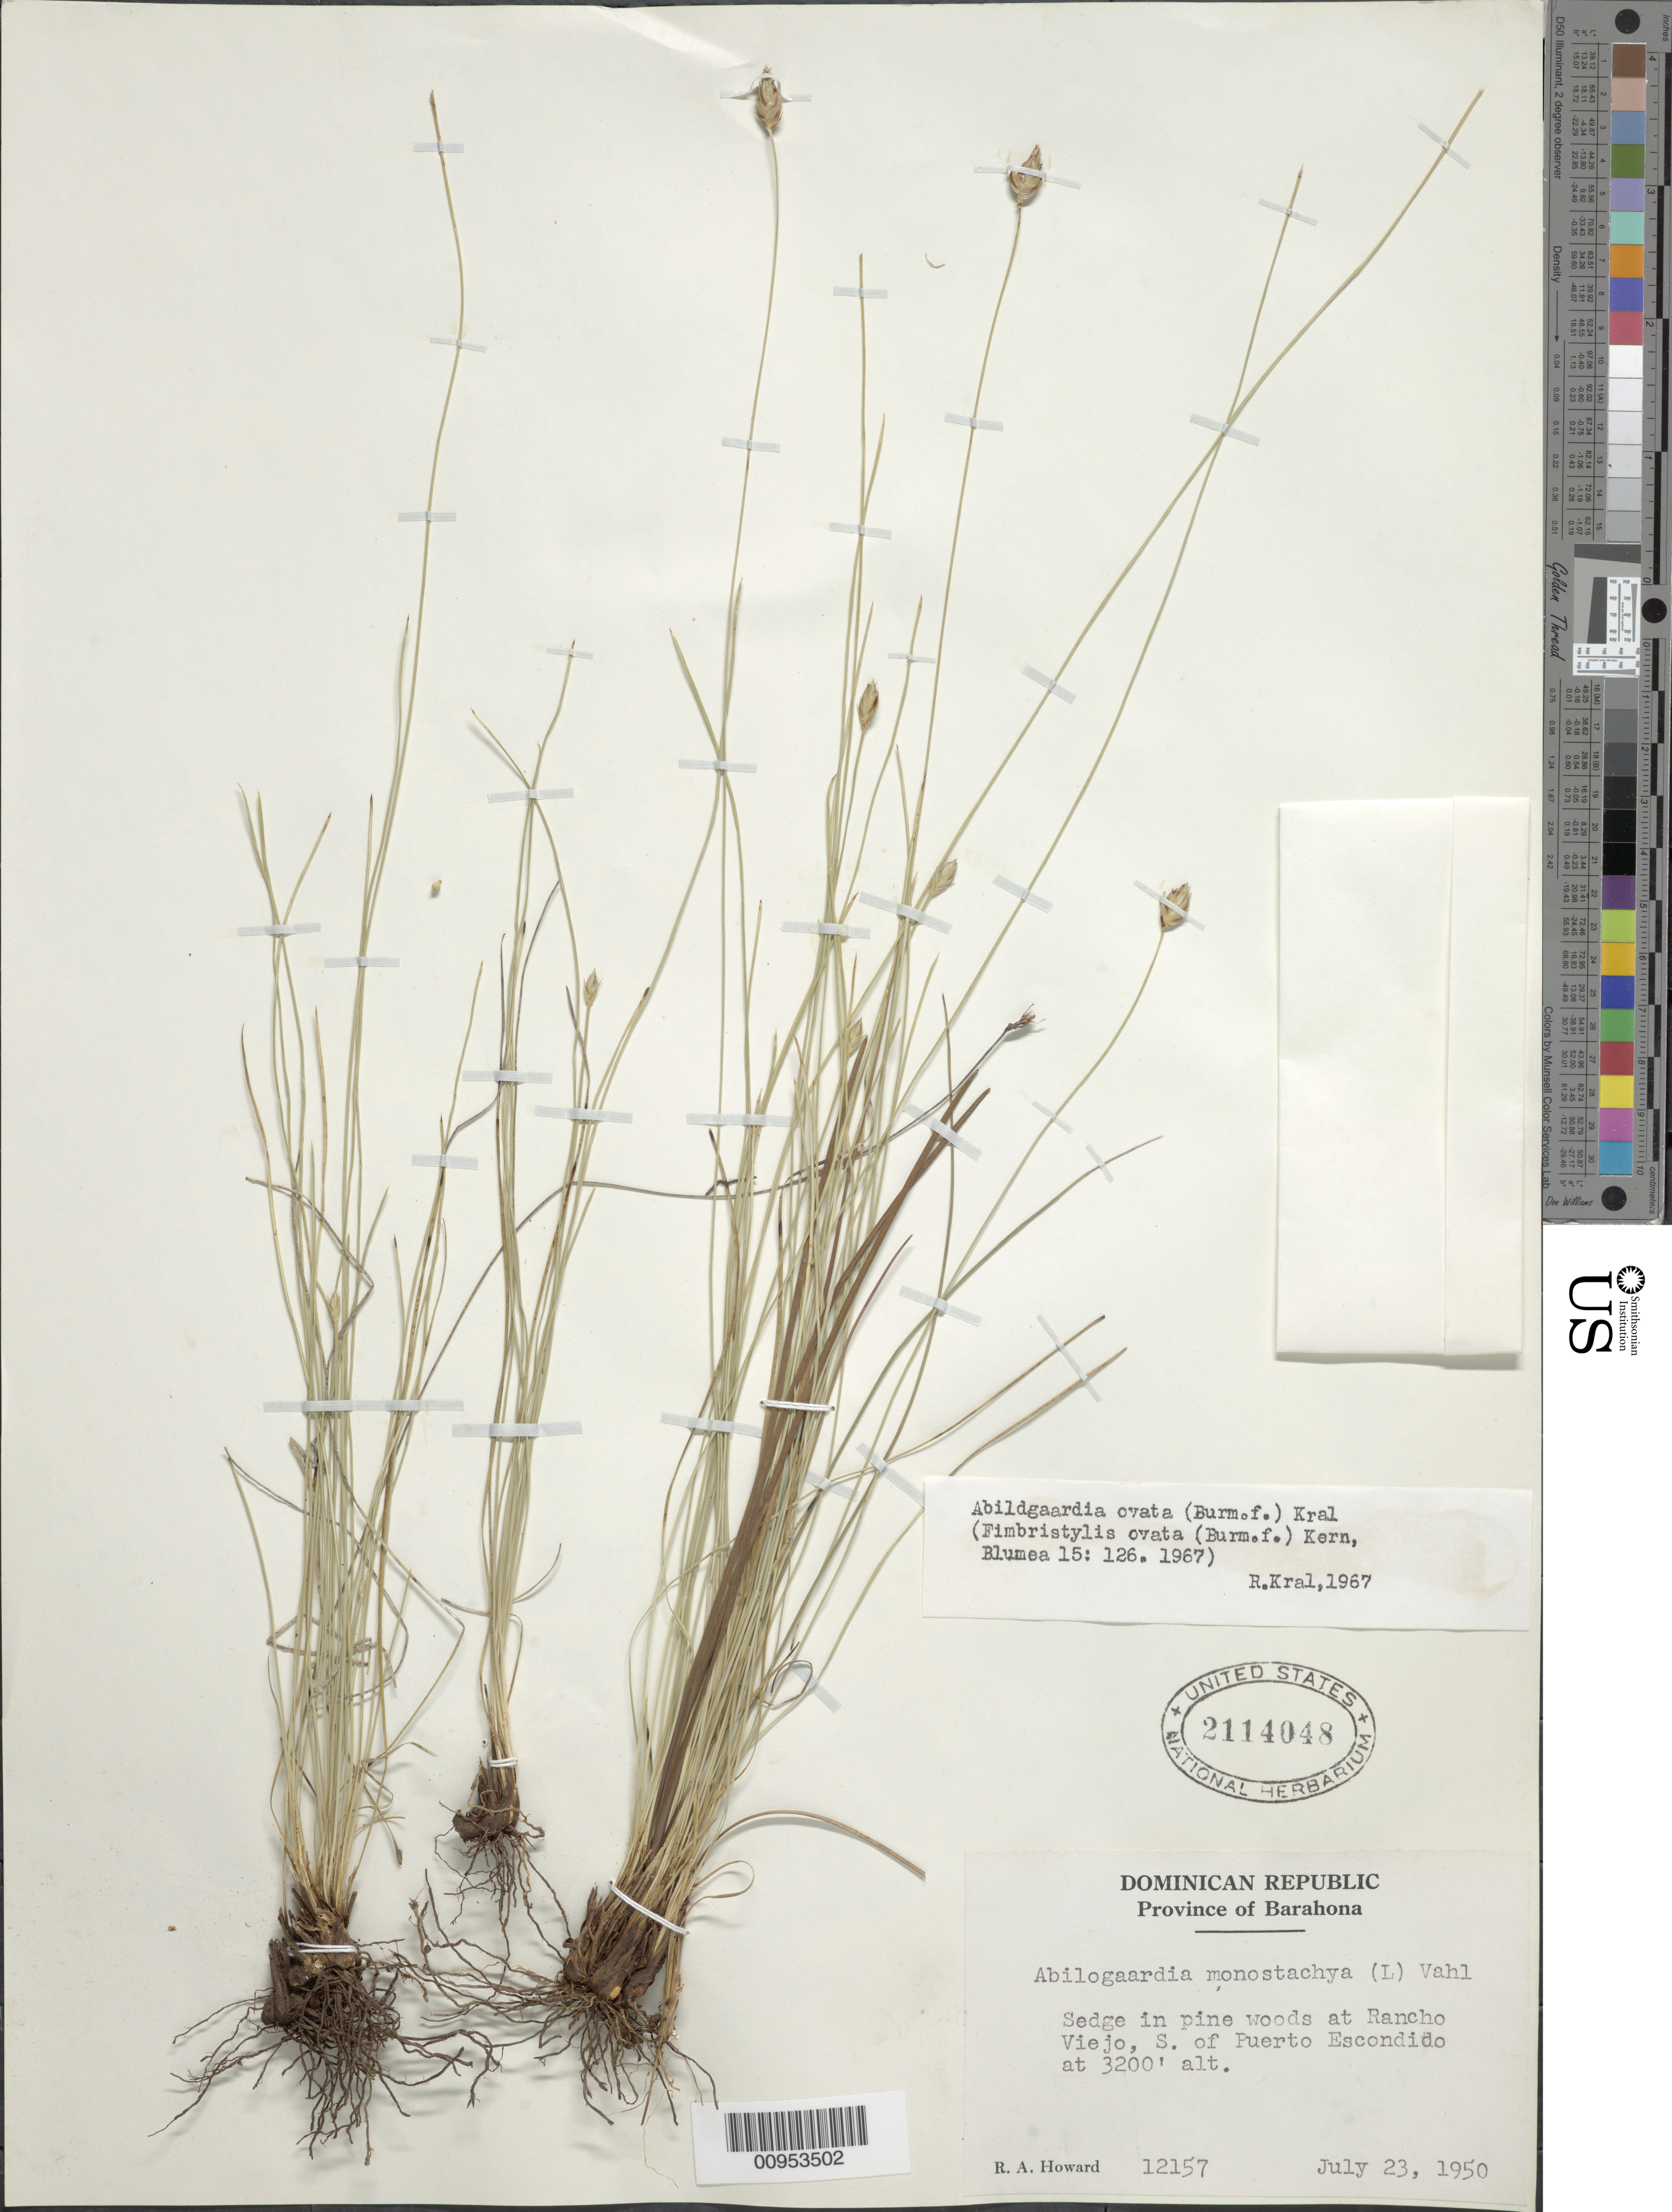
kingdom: Plantae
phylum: Tracheophyta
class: Liliopsida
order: Poales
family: Cyperaceae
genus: Abildgaardia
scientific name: Abildgaardia ovata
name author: (Burm. f.) Kral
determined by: Kral, Robert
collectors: R. A. Howard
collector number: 12157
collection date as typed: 23 Jul 1950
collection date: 1950-07-23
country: Dominican Republic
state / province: Barahona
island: Hispaniola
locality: Pine woods at Rancho Viejo, S of Puerto Escondido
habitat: Pine woods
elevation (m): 975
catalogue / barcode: US 2114048